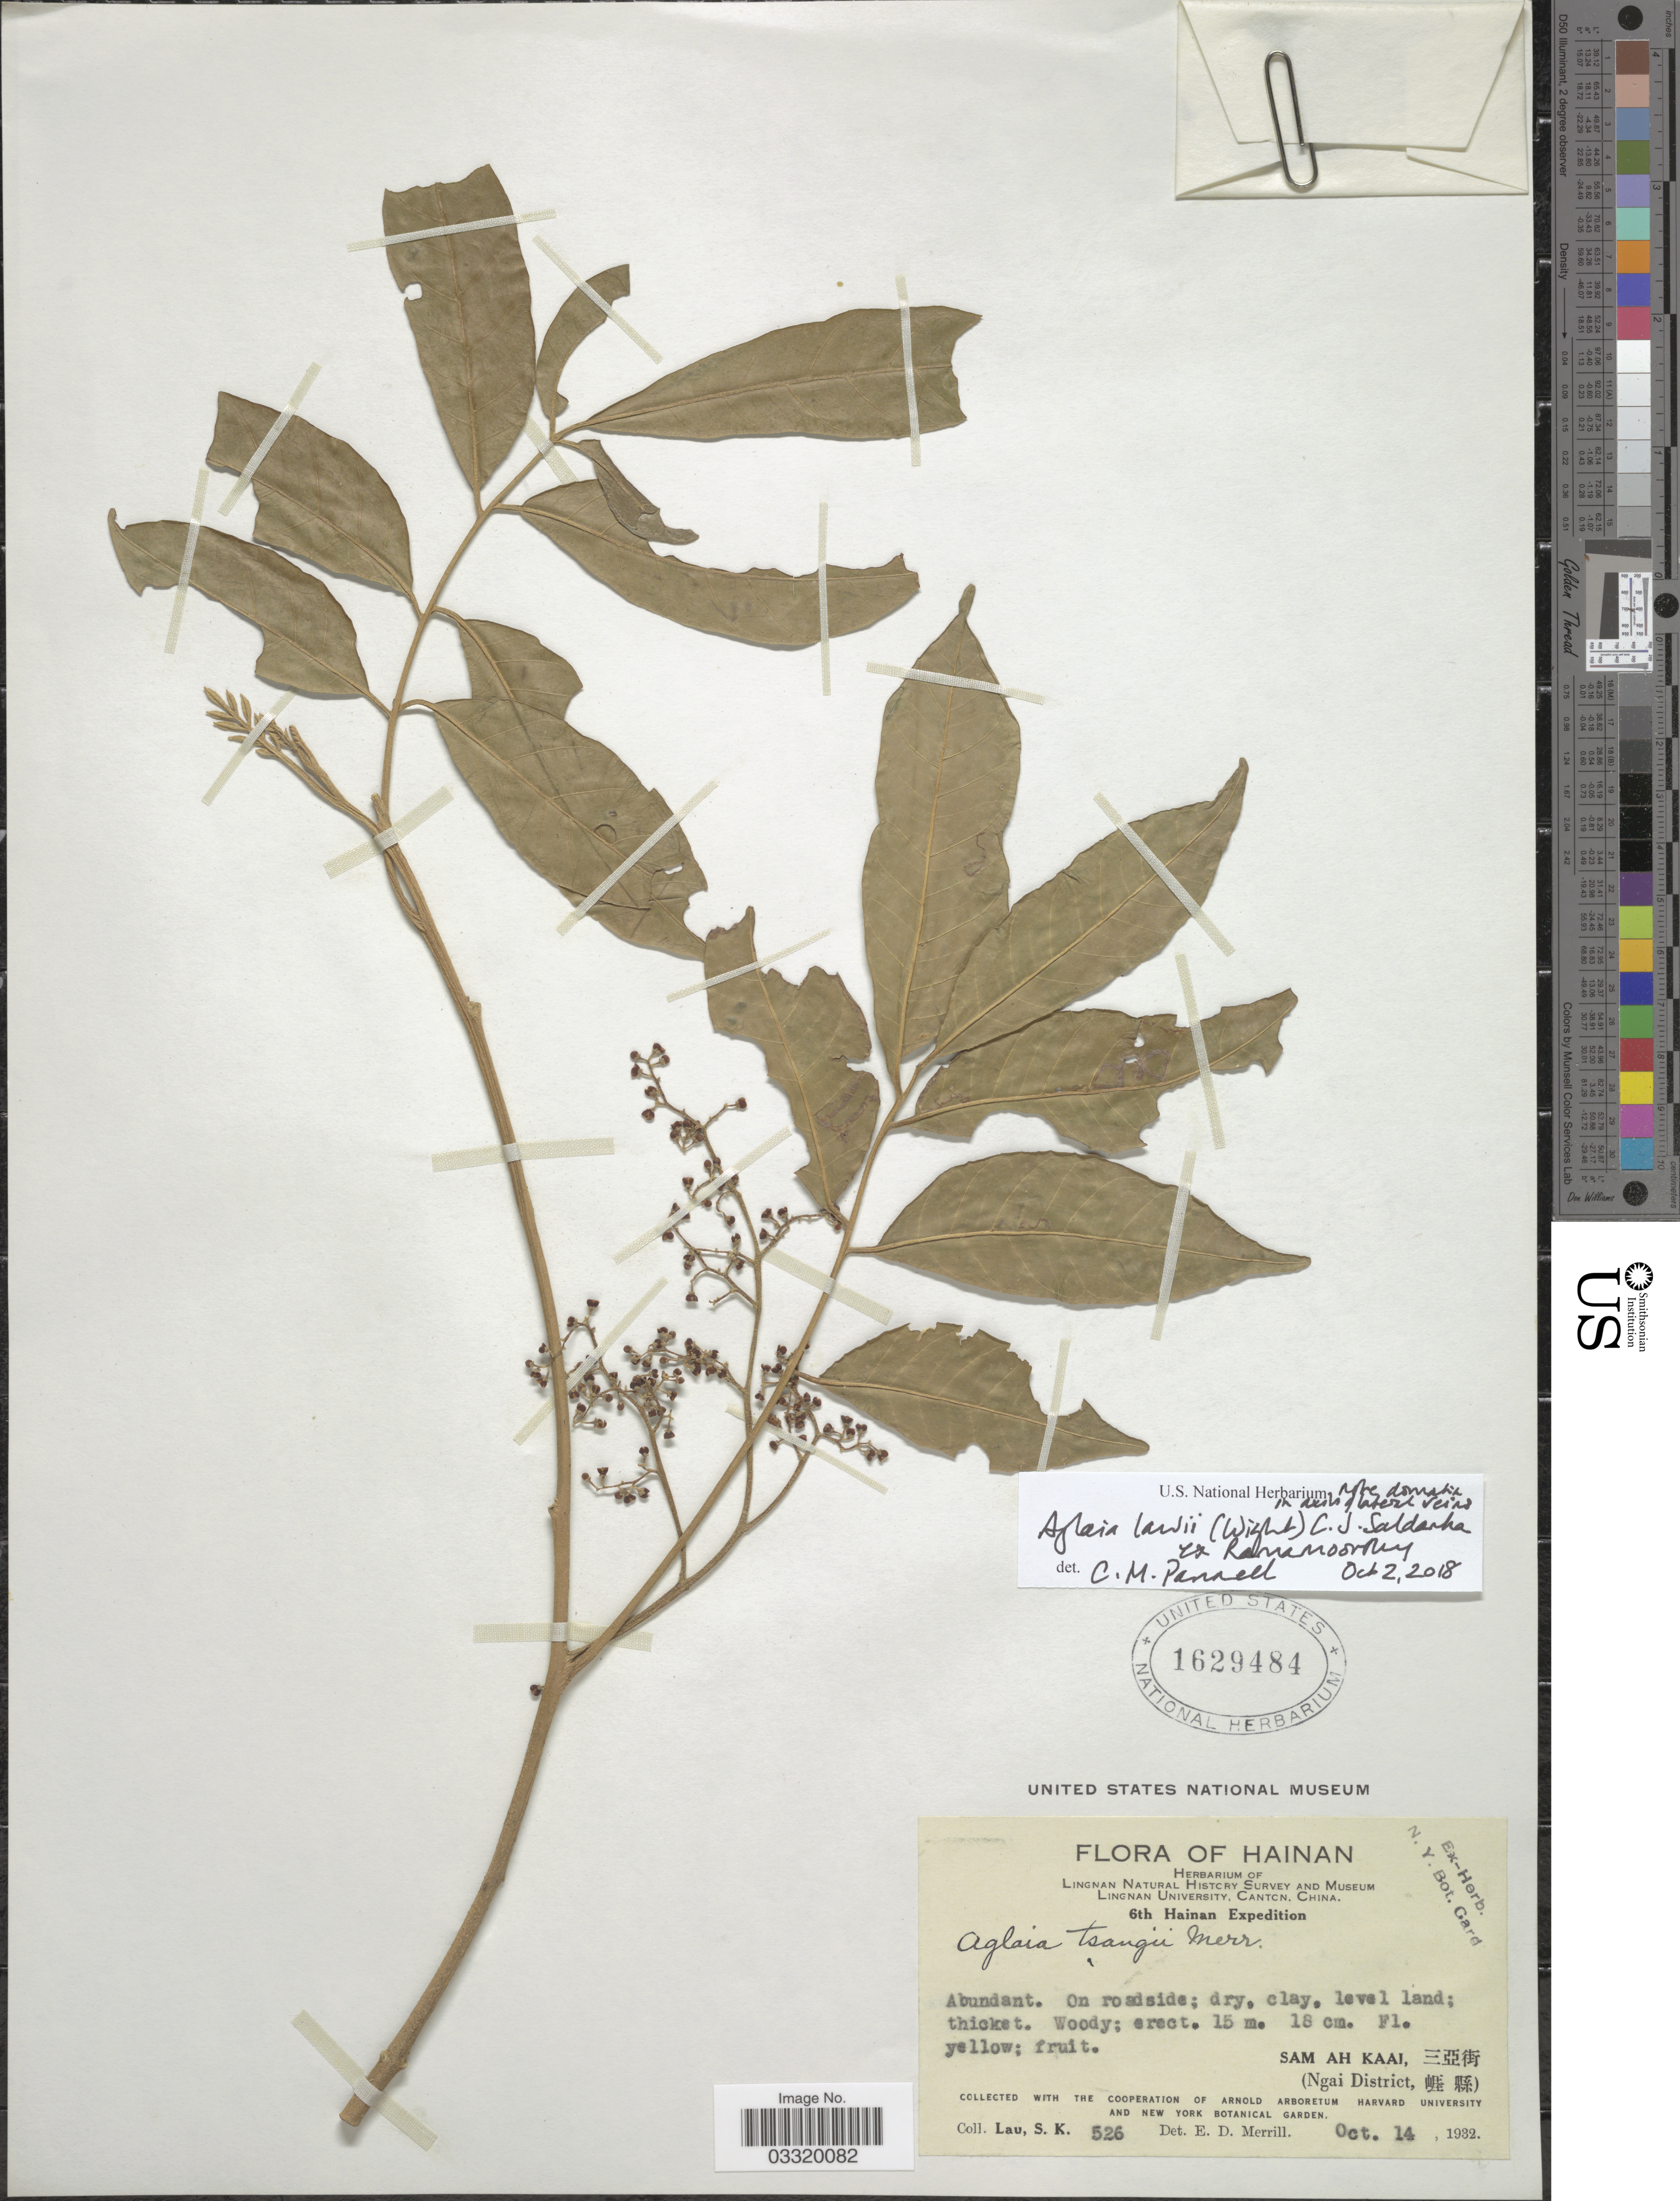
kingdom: Plantae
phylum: Tracheophyta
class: Magnoliopsida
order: Sapindales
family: Meliaceae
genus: Aglaia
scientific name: Aglaia lawii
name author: (Wight) C.J. Saldanha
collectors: S. K. Lau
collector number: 526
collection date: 1932-10-14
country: China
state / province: Hainan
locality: Sam Ah Kaai. (Ngai District).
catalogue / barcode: US 1629484